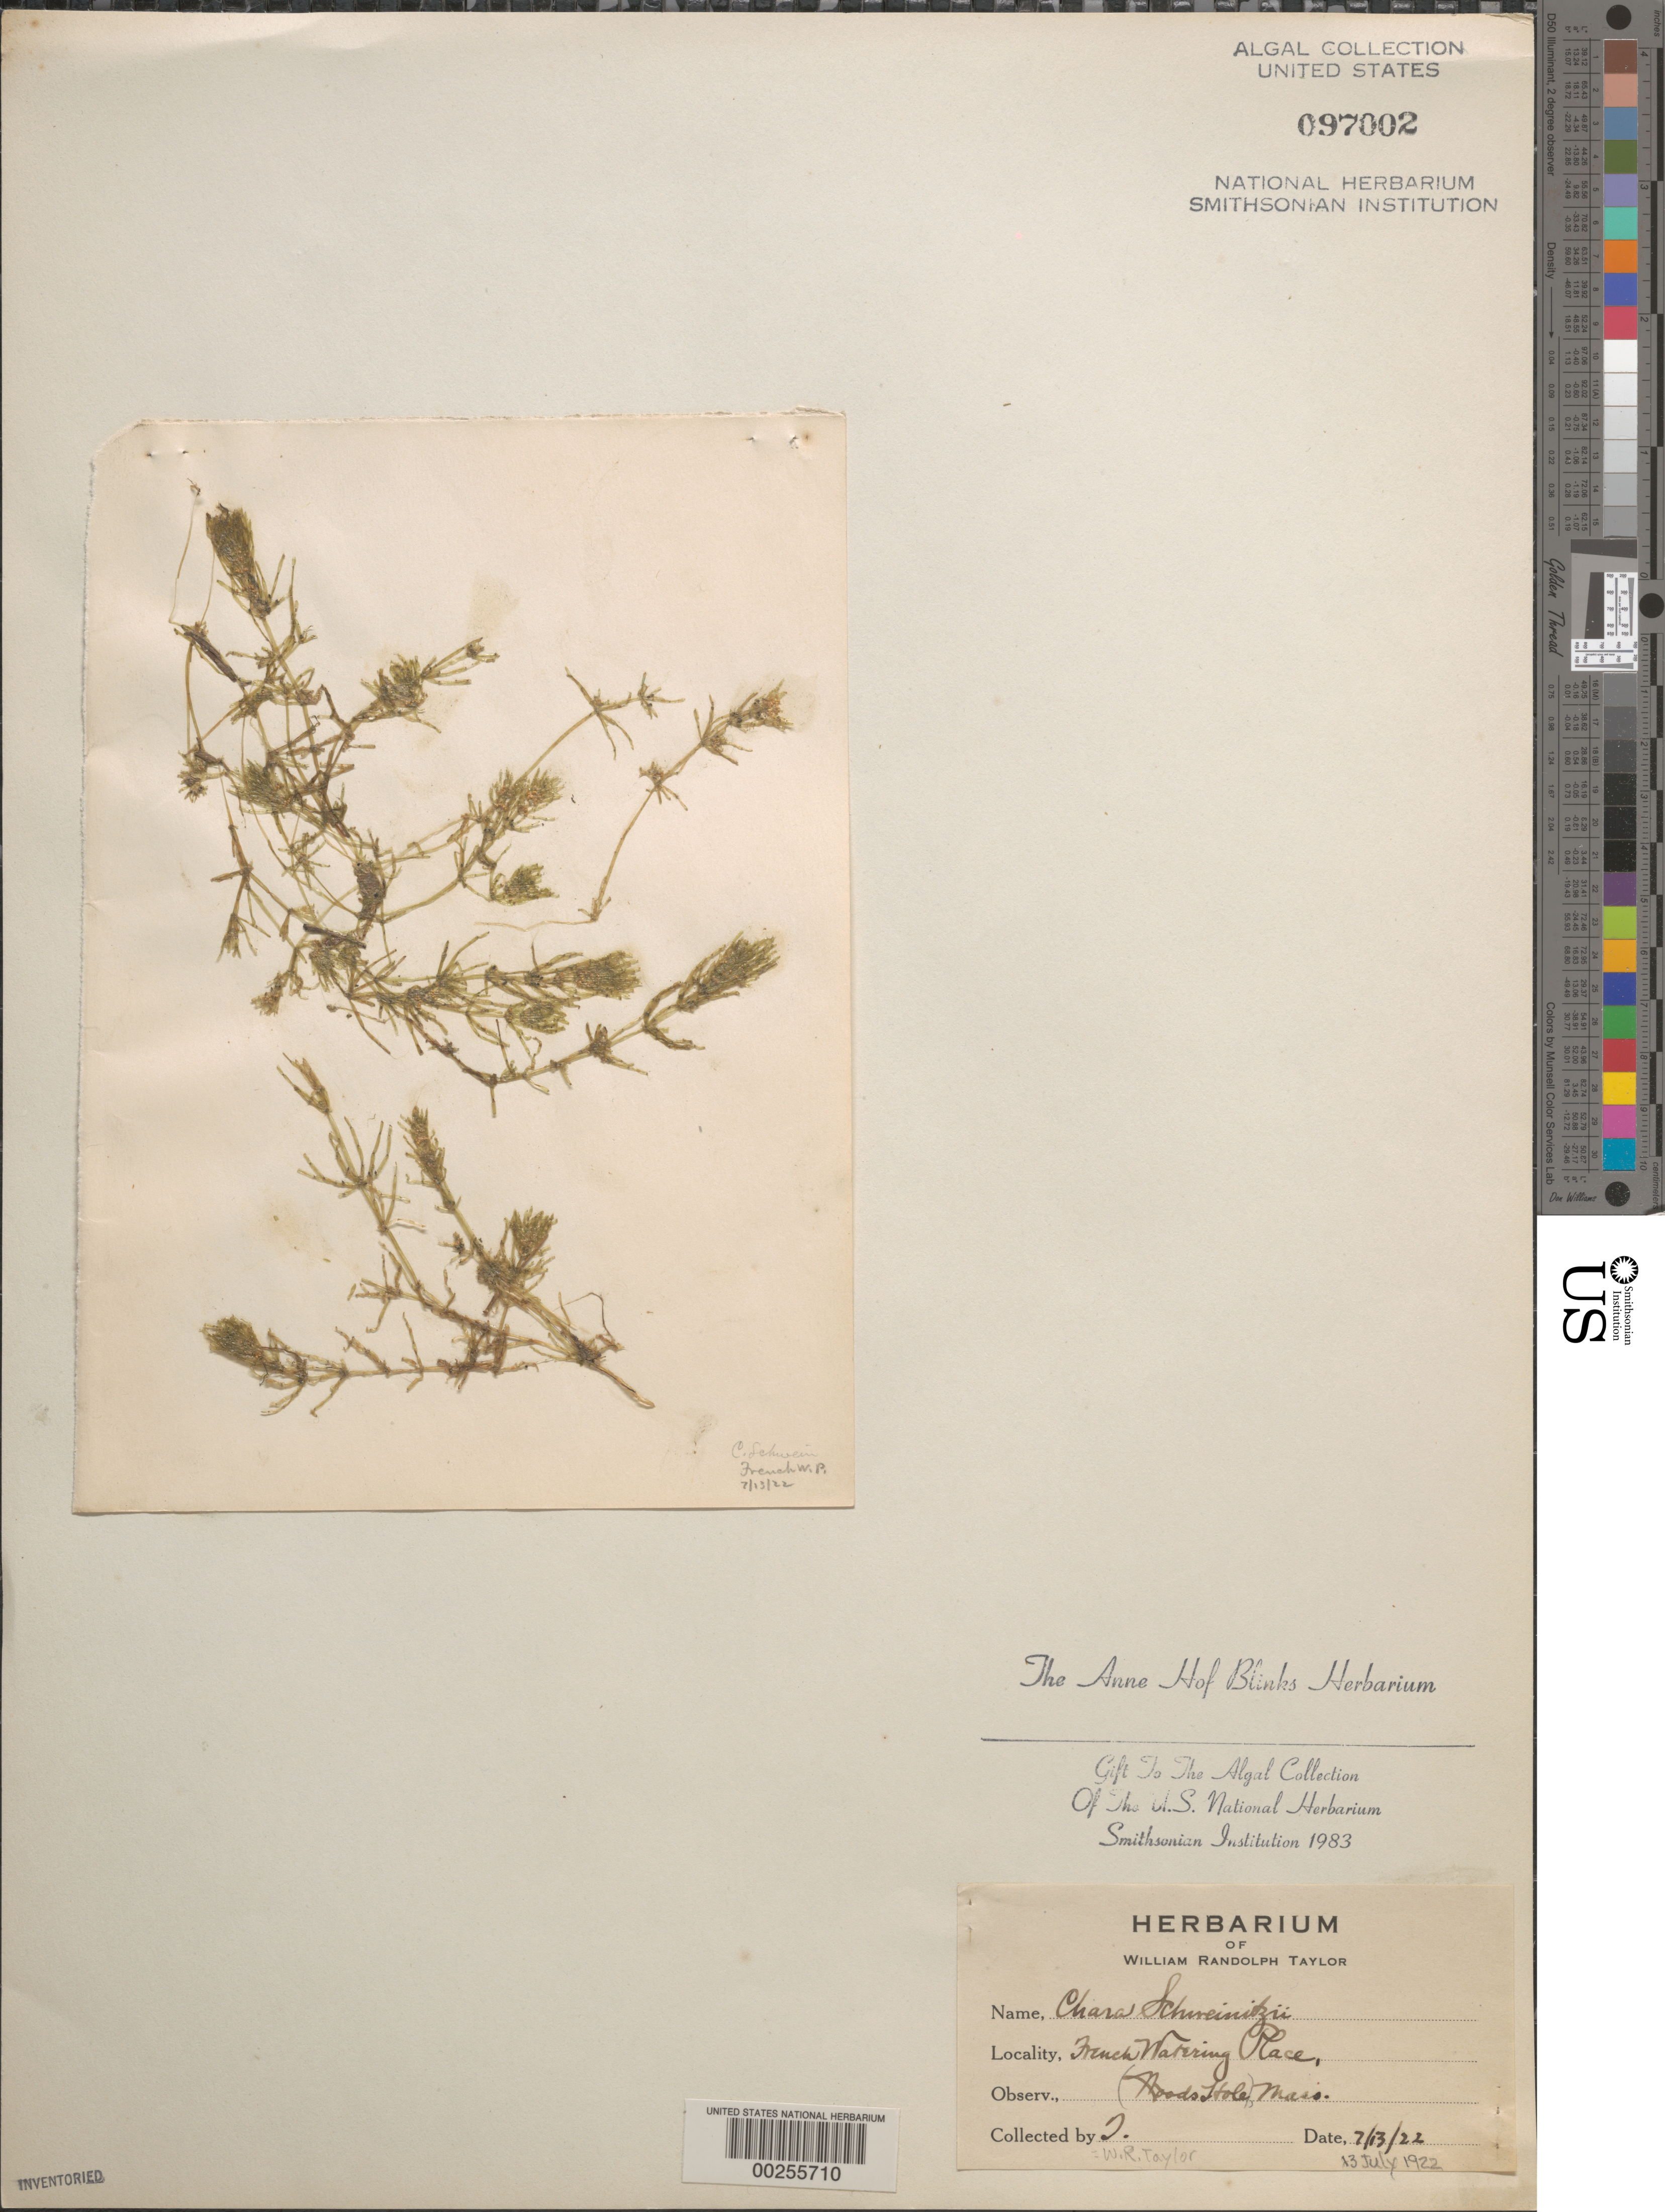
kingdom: Plantae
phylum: Charophyta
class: Charophyceae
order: Charales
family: Characeae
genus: Chara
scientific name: Chara braunii var. schweinitzii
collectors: W. R. Taylor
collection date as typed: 13 Jul 1922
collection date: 1922-07-13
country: United States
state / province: Massachusetts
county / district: Dukes County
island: Naushon Island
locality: French Watering Place, near Woods Hole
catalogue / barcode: US 97002